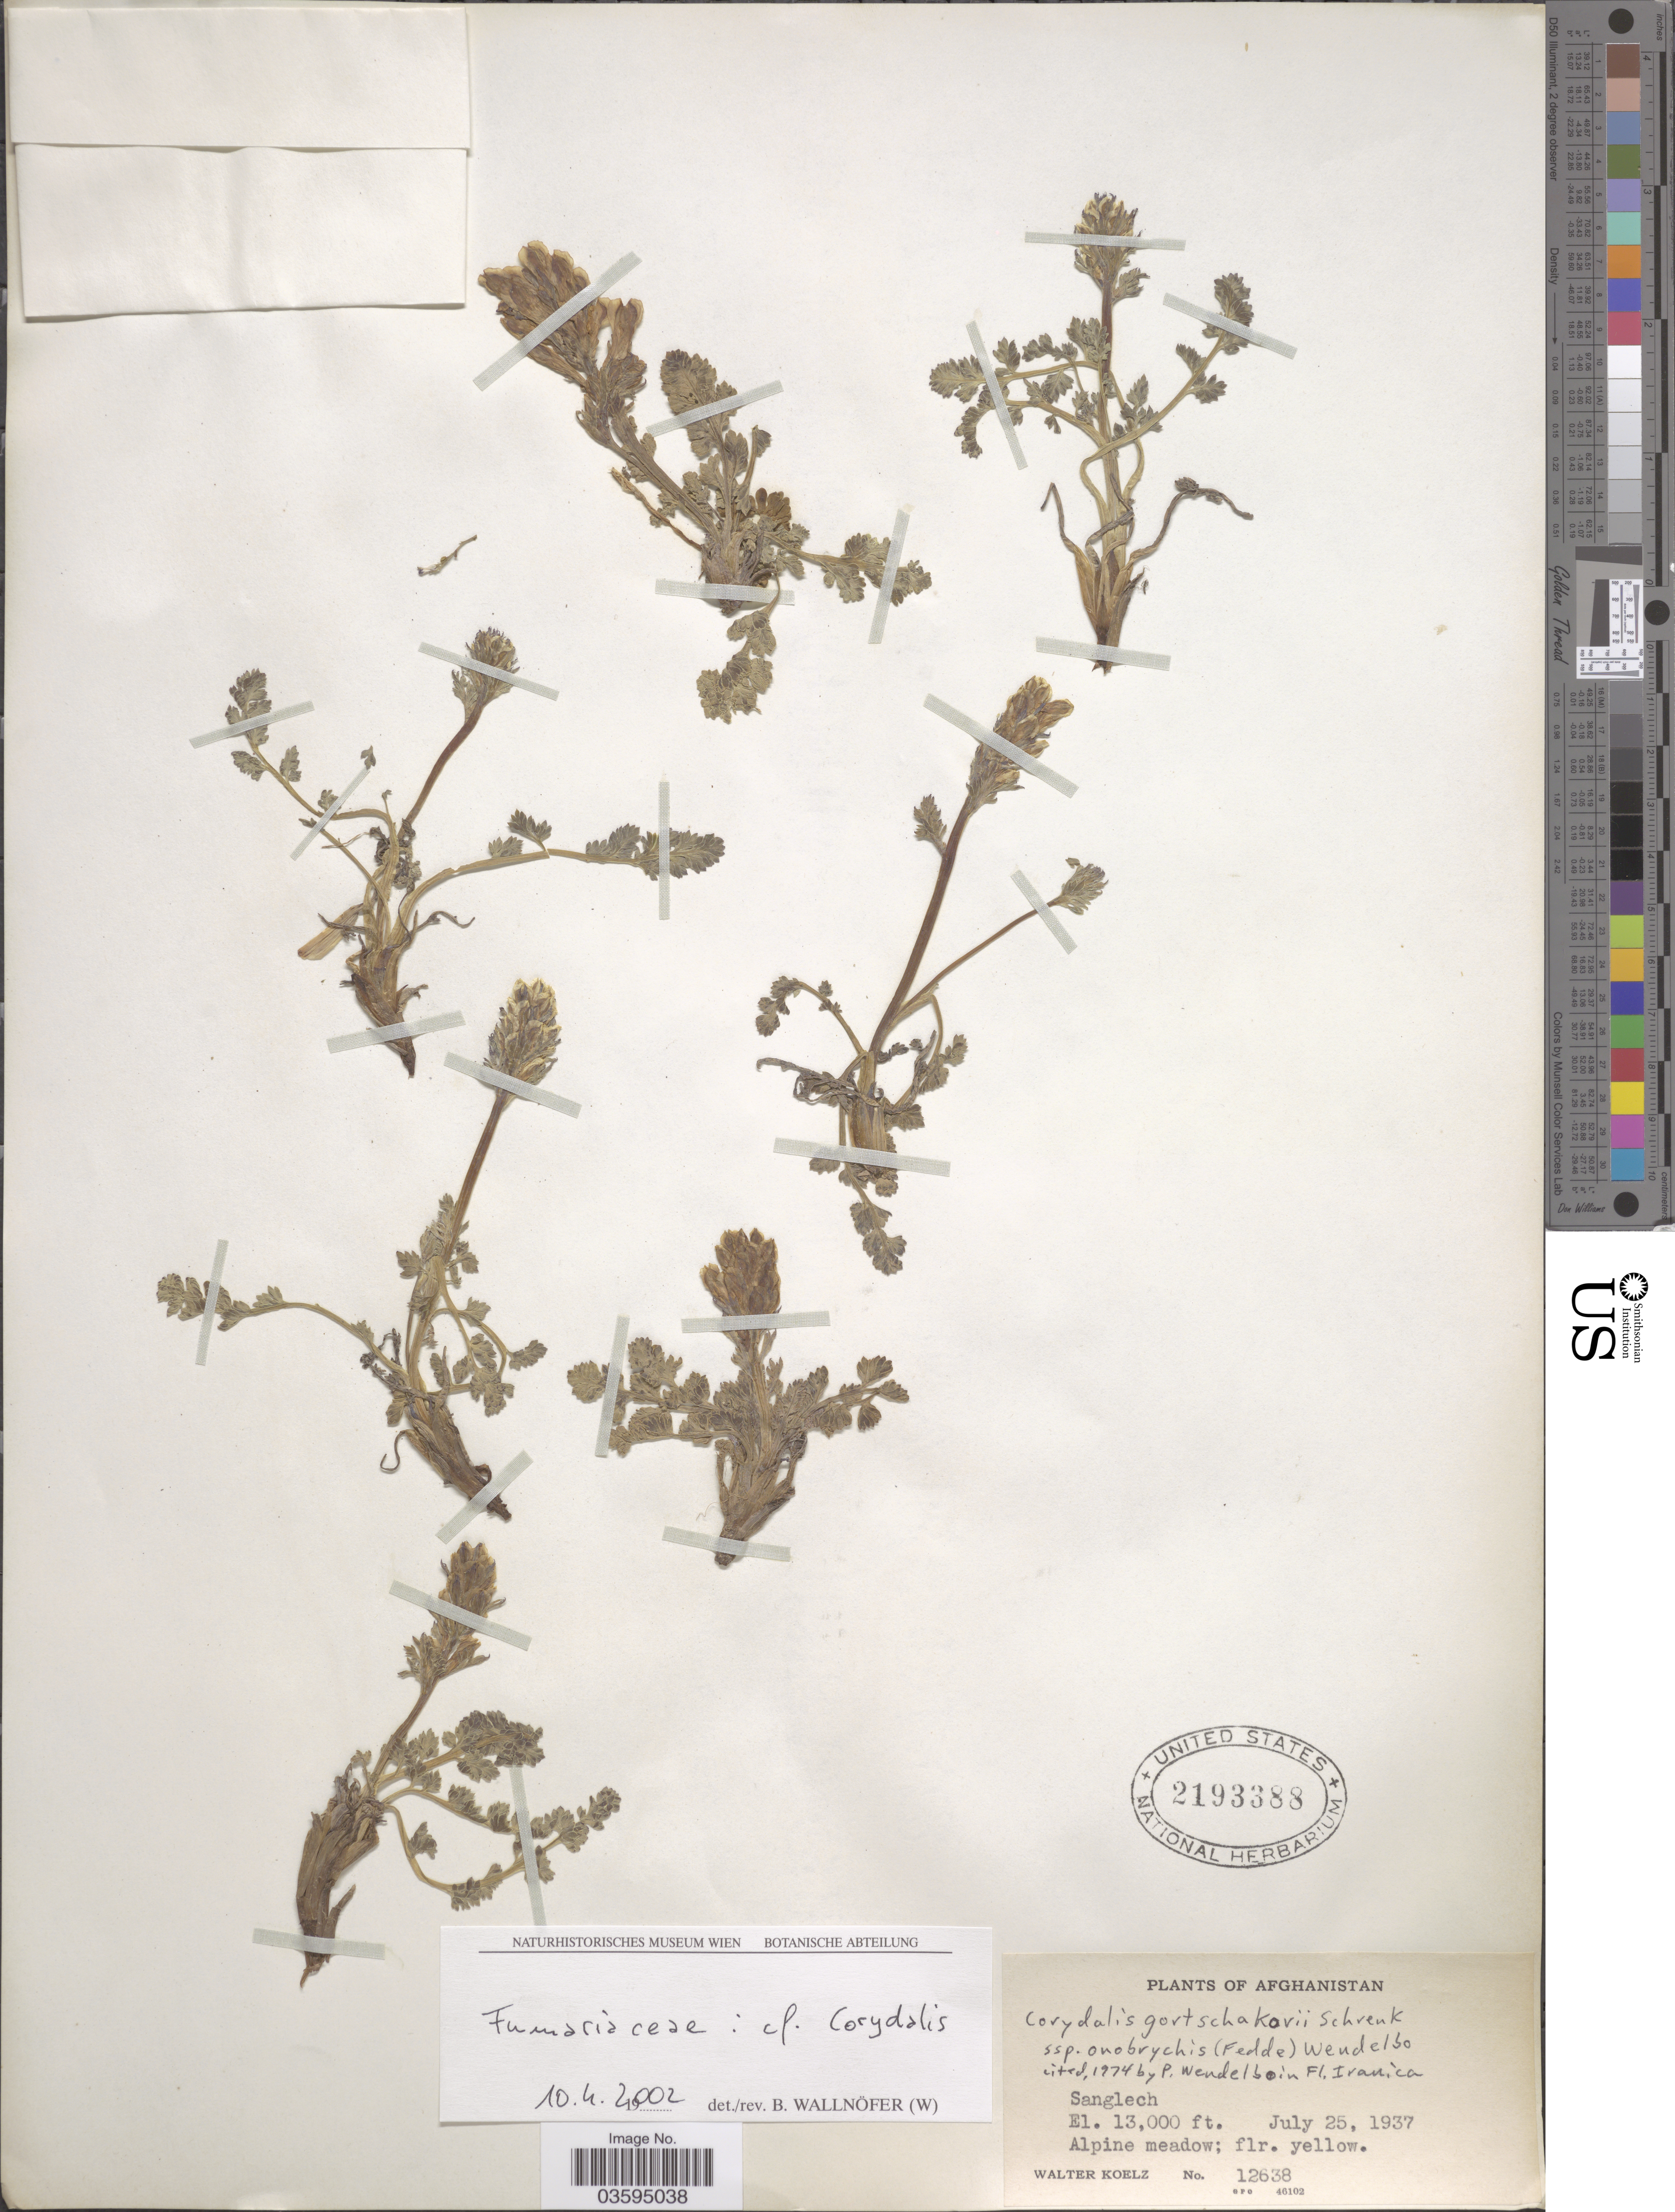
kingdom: Plantae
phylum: Tracheophyta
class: Magnoliopsida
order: Ranunculales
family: Papaveraceae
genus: Corydalis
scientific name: Corydalis gortschakovii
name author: Schrenk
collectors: W. N. Koelz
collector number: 12638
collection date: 1937-07-25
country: Afghanistan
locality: Sanglech.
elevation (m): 3962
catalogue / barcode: US 2193388